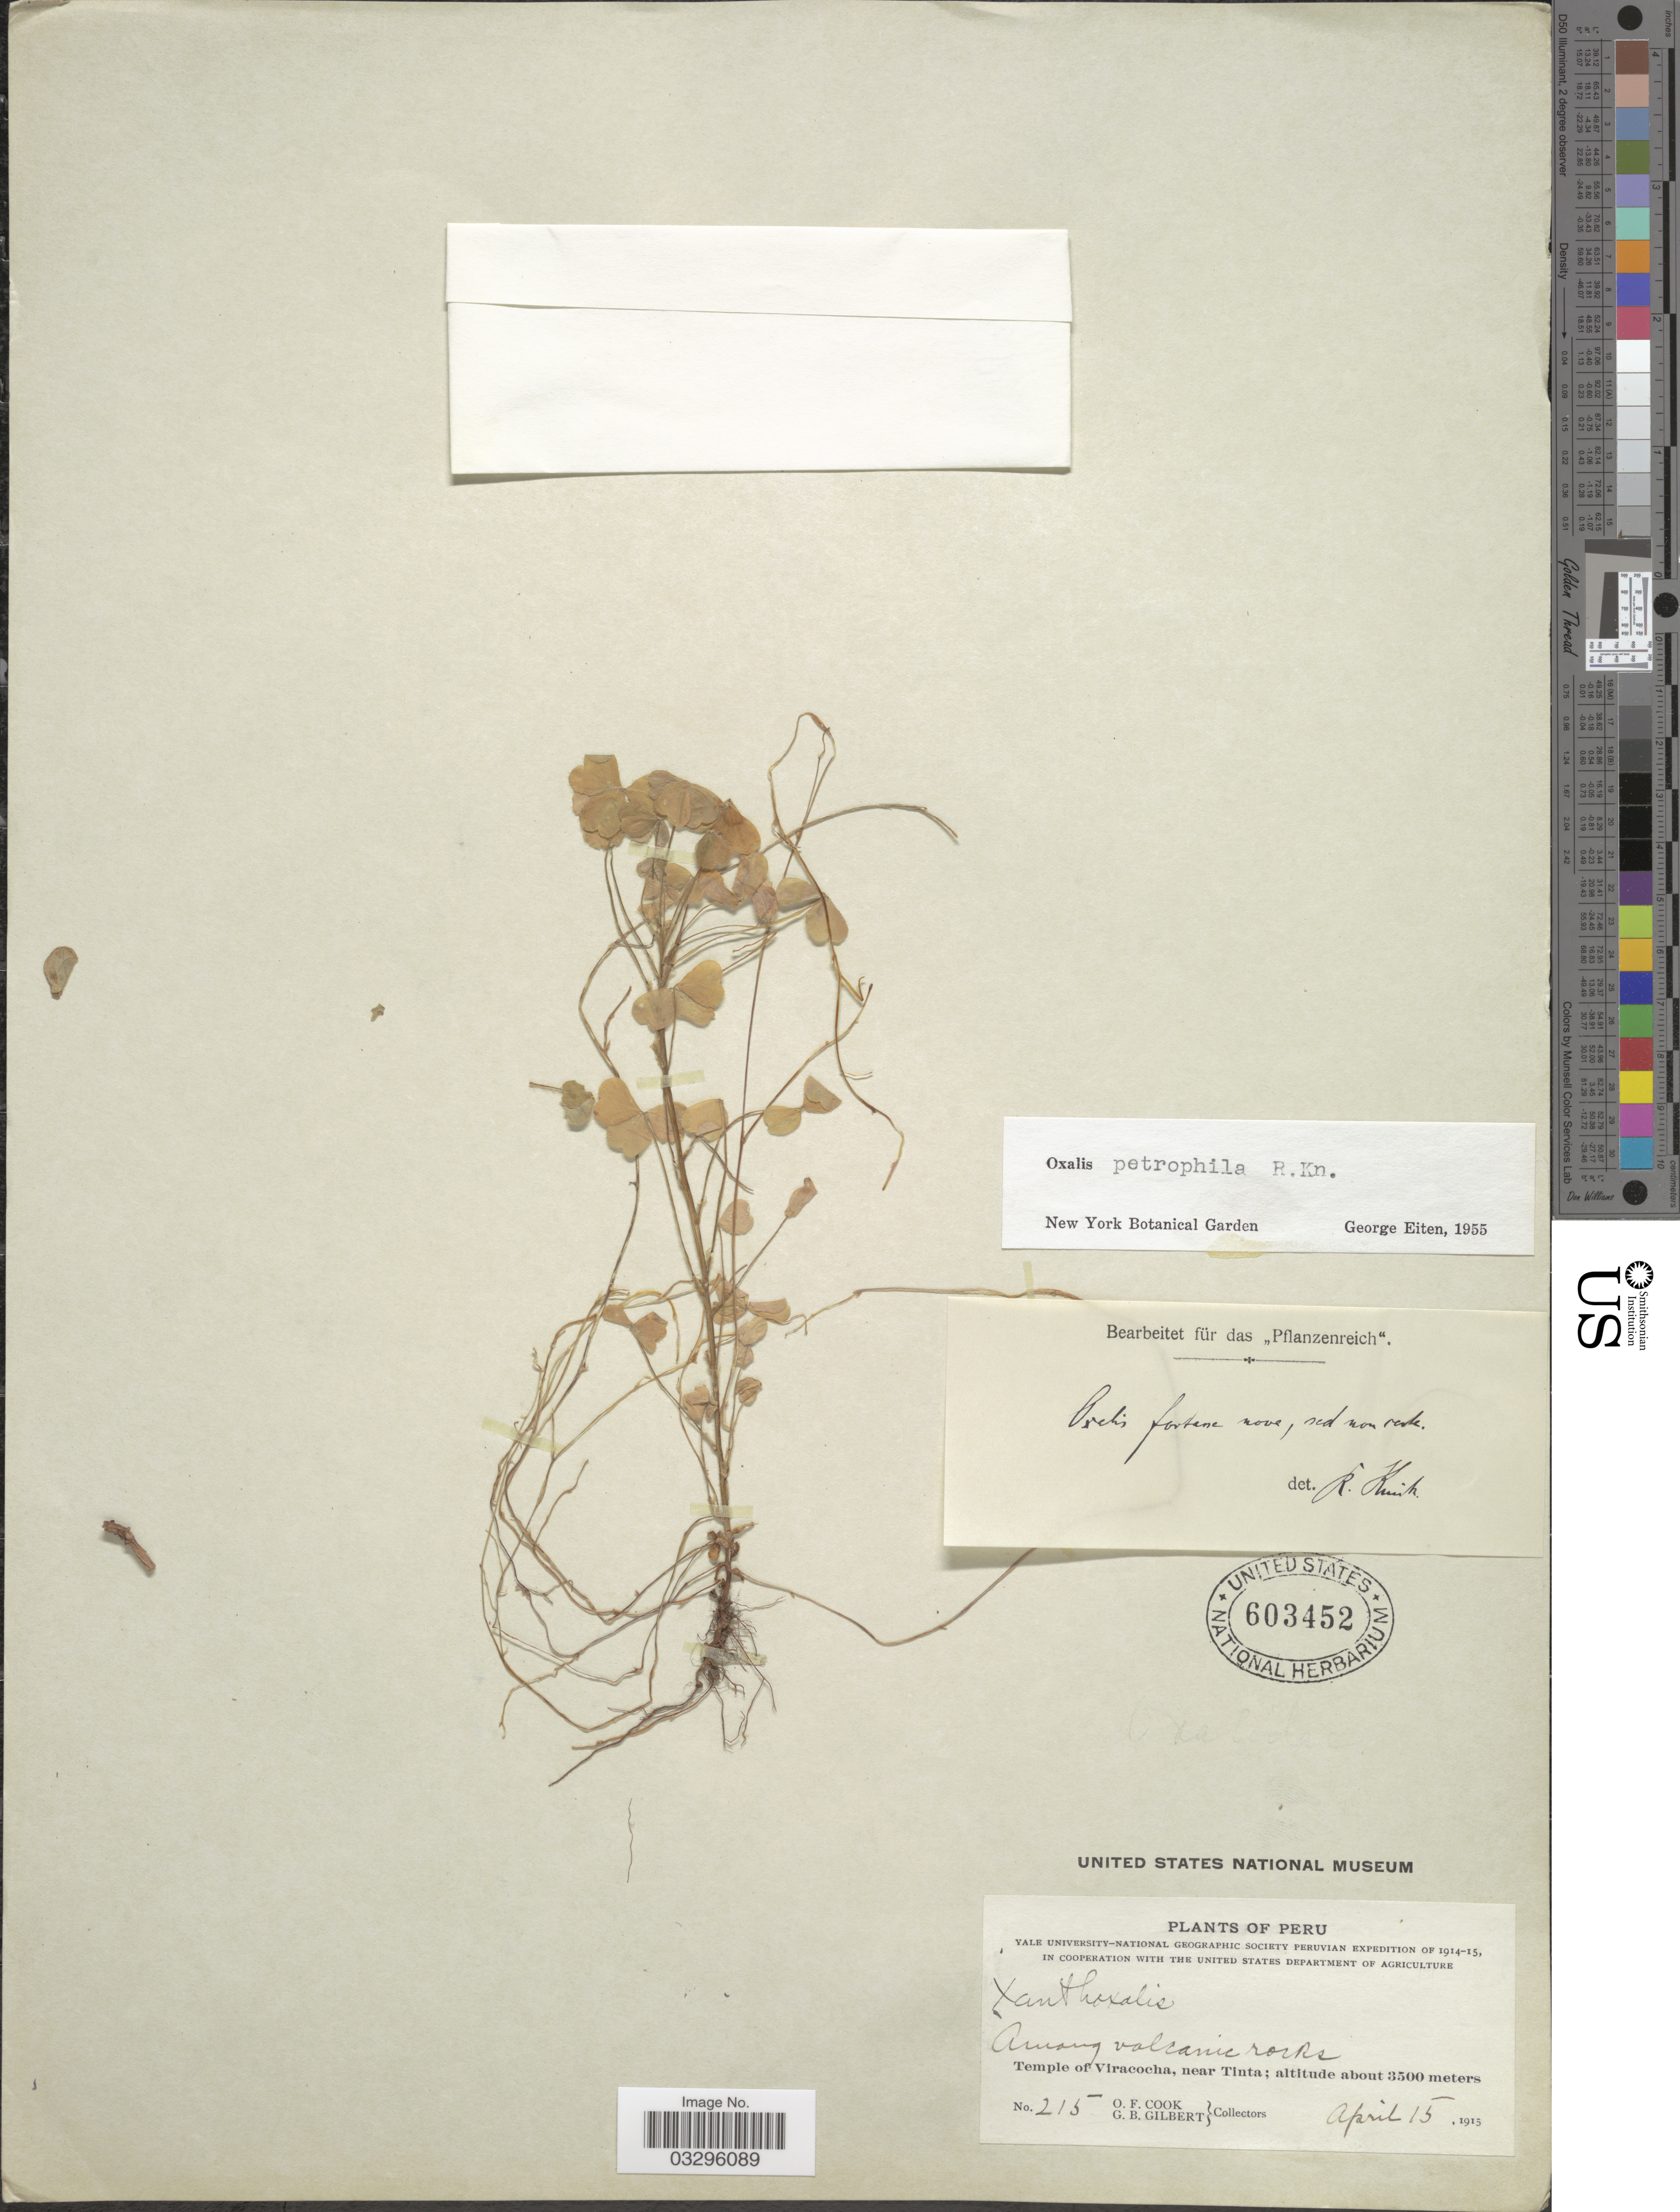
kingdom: Plantae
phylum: Tracheophyta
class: Magnoliopsida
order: Oxalidales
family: Oxalidaceae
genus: Oxalis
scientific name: Oxalis petrophila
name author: R. Knuth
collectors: O. F. Cook & G. B. Gilbert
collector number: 215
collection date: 1915-04-15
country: Peru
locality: Temple of Viracocha, near Tinta.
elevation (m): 3500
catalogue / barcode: US 603452